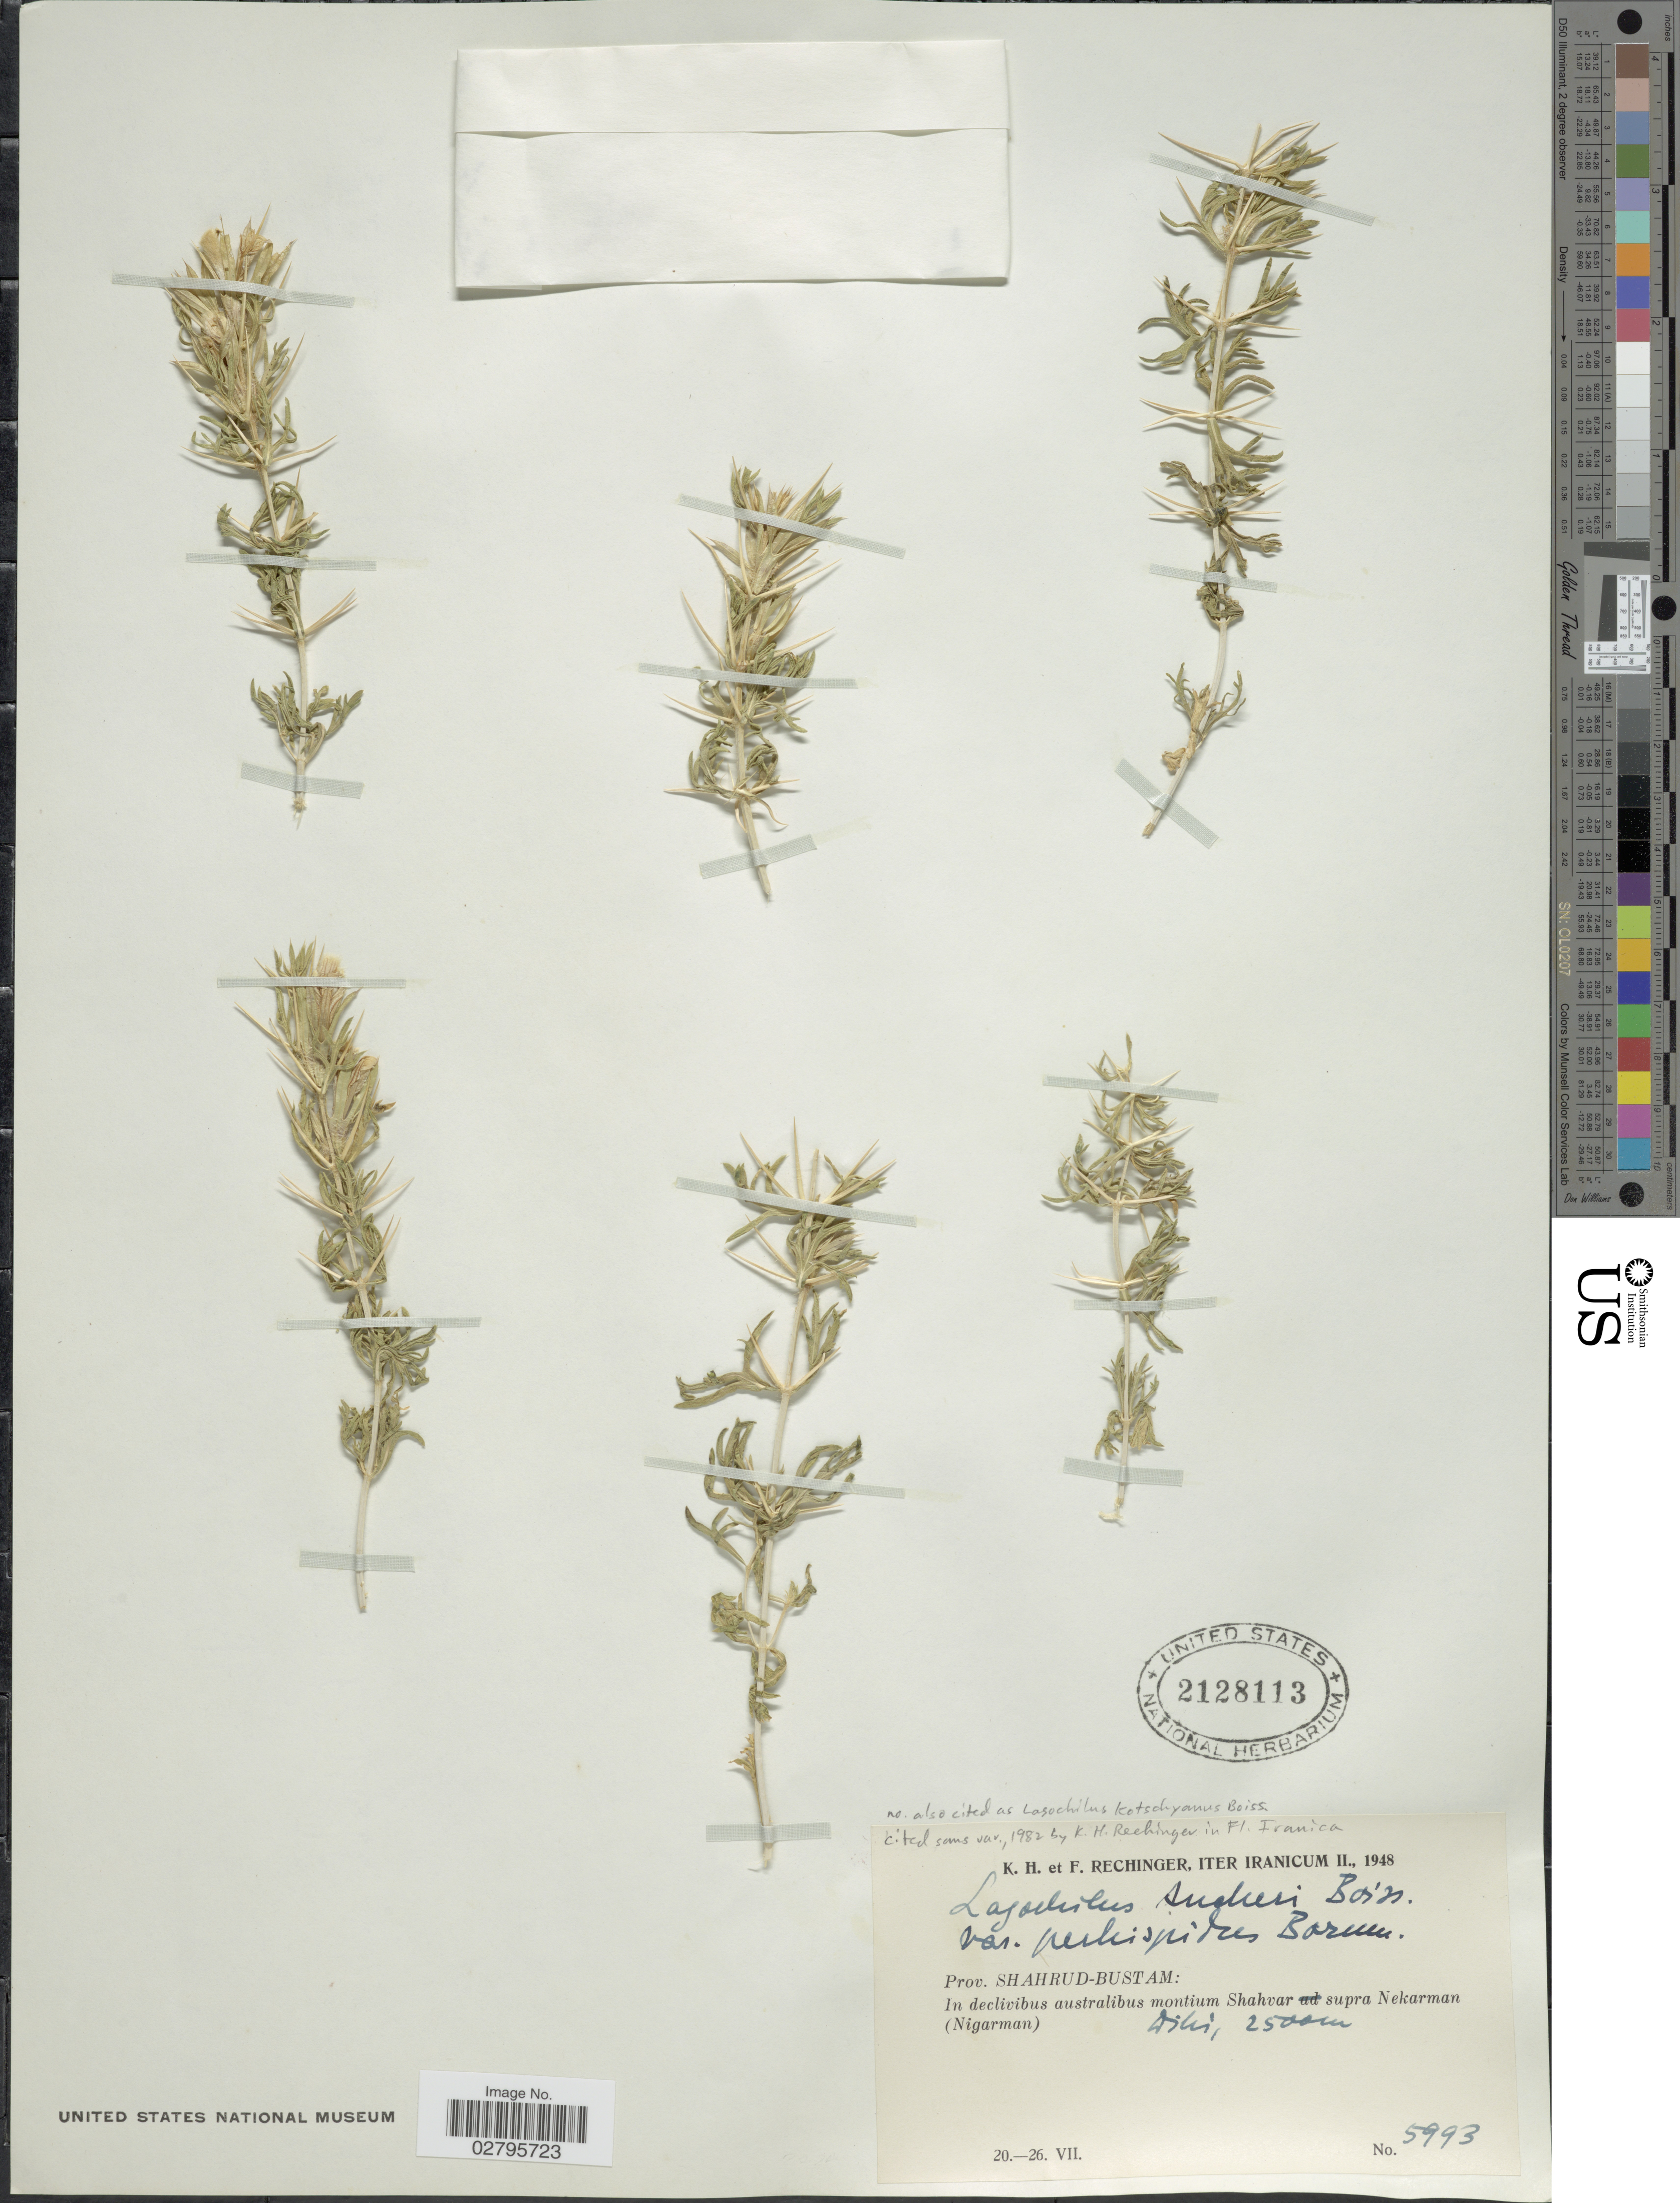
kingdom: Plantae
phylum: Tracheophyta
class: Magnoliopsida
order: Lamiales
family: Lamiaceae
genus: Lagochilus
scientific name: Lagochilus aucheri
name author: Boiss.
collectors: K. H. Rechinger & F. Rechinger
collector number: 5993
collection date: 1948-07-20/1948-07-26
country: Iran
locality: Prov. Shahrud-Bustam: In declivibus australibus montium Shahvar supra Nekarman (Nigarman) Dihi [interpreted].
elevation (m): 2500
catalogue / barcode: US 2128113